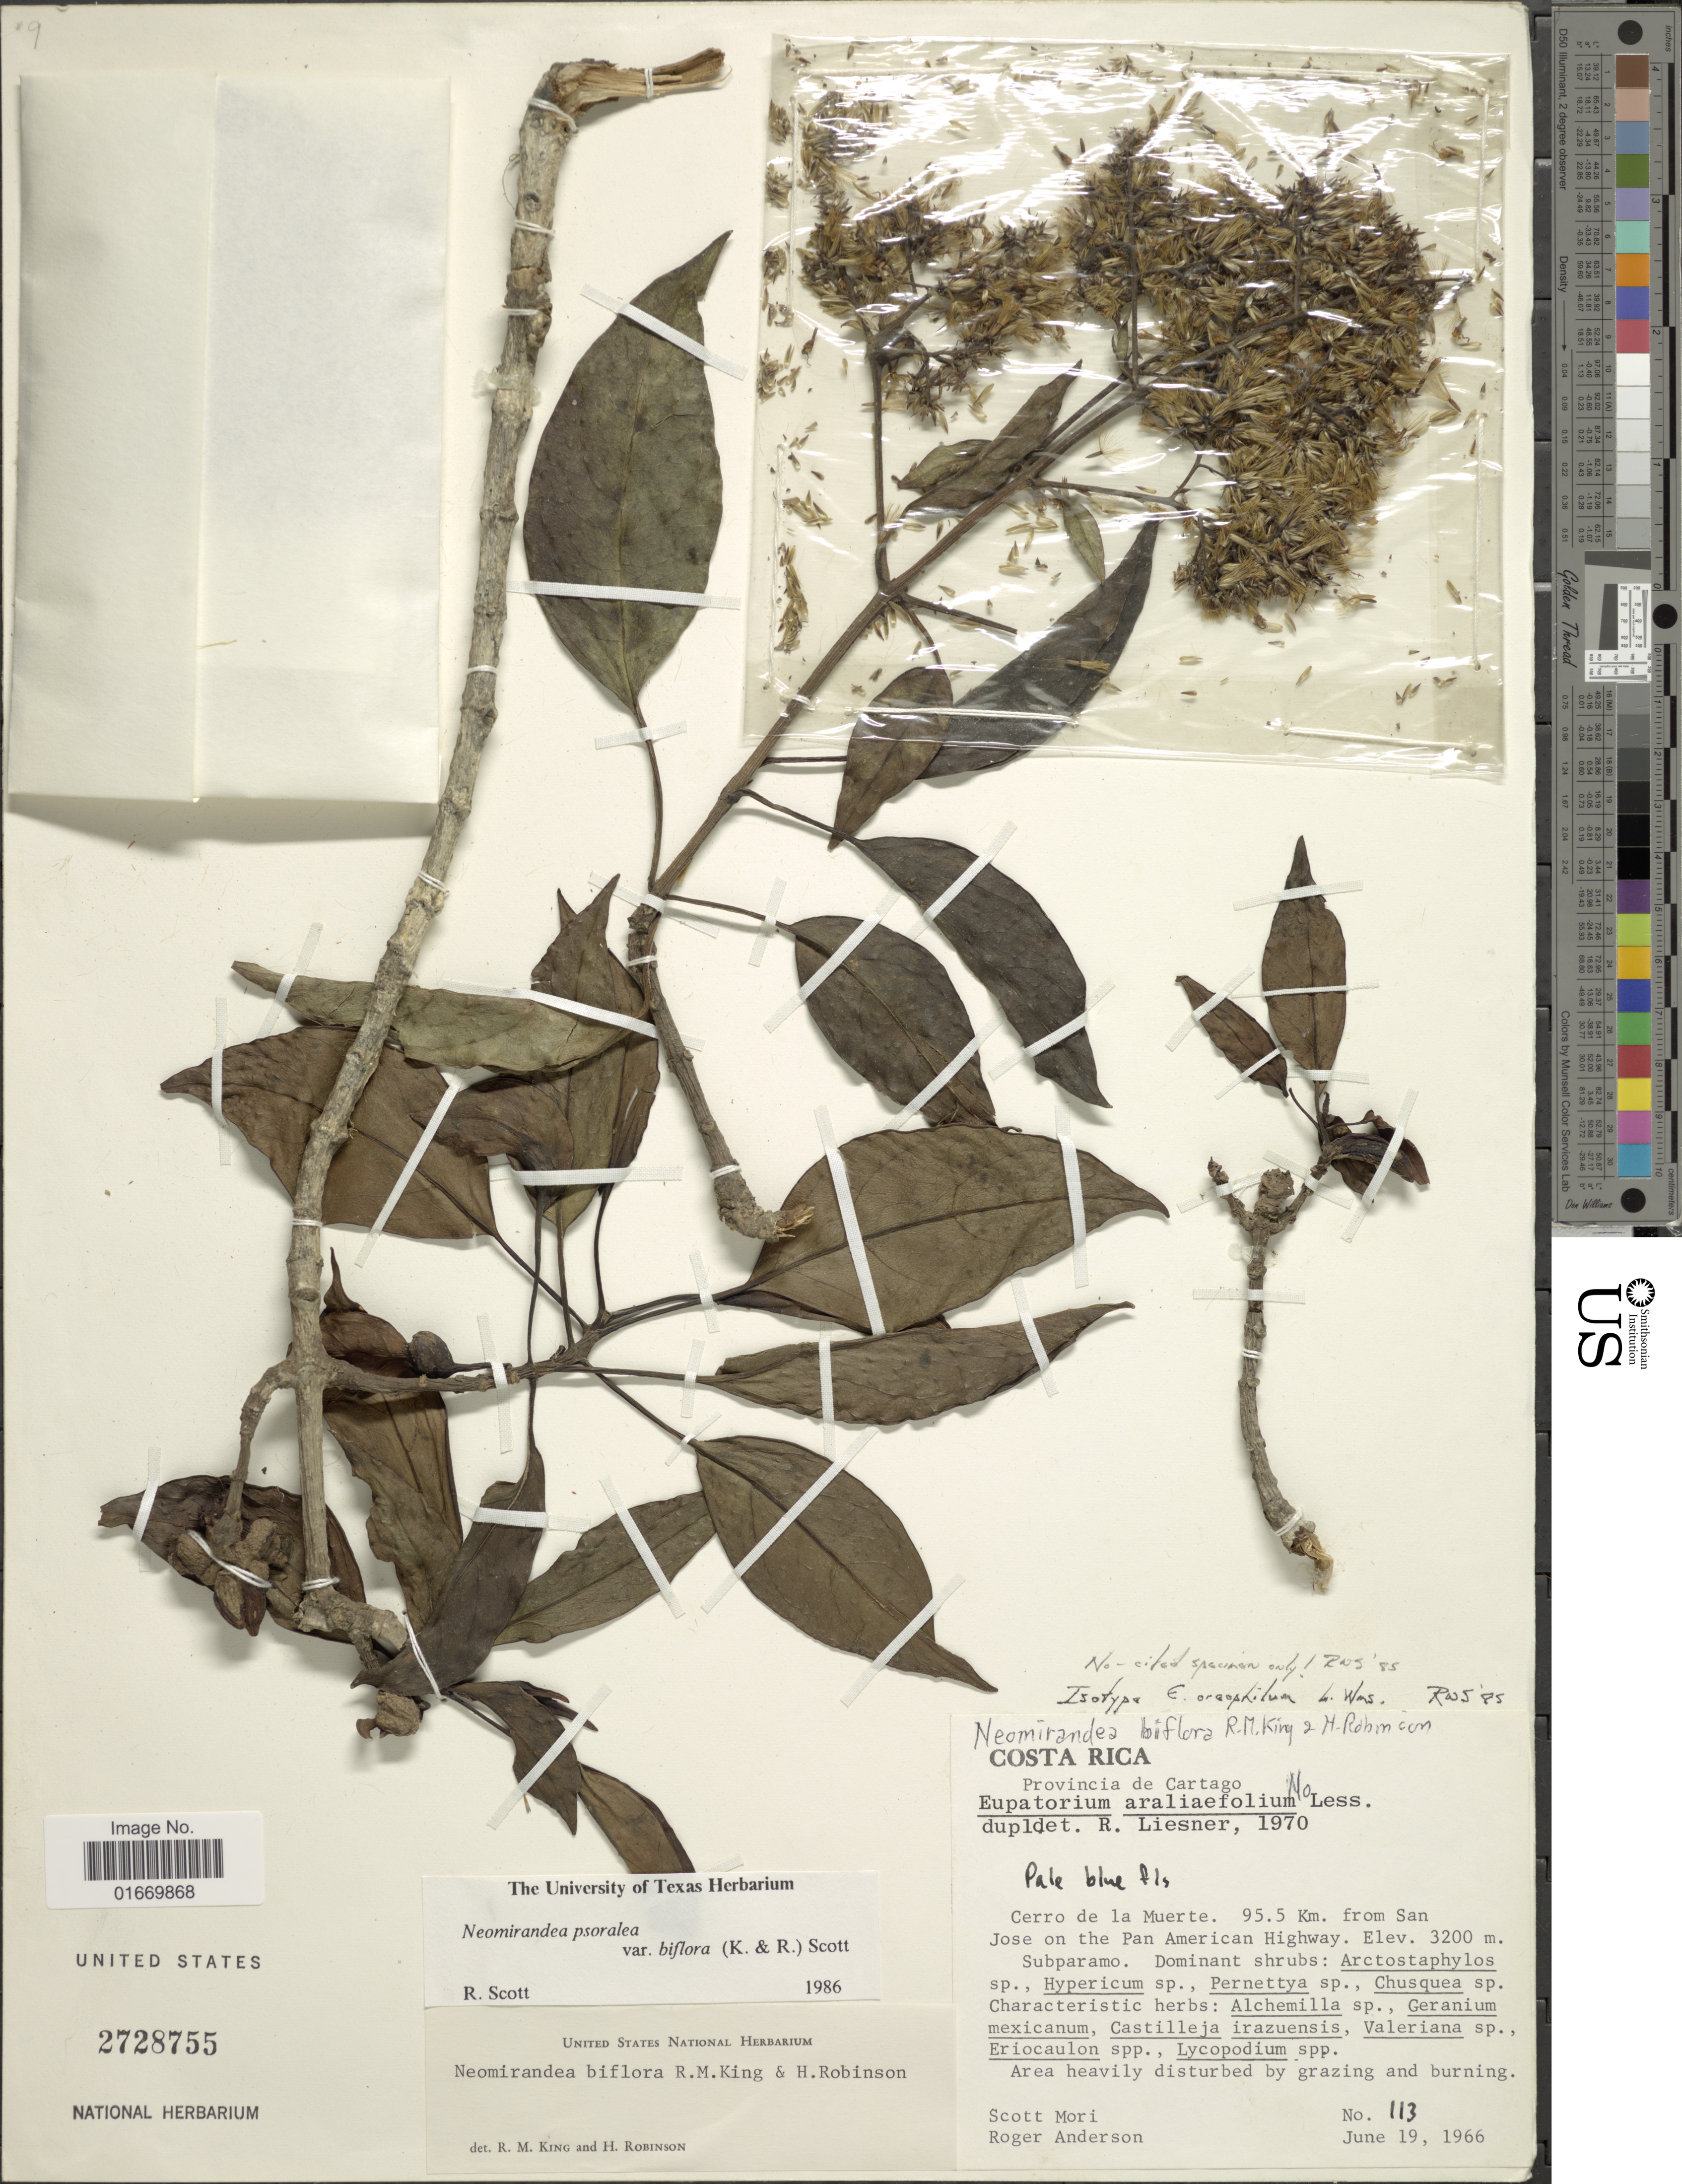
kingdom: Plantae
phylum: Tracheophyta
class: Magnoliopsida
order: Asterales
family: Asteraceae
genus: Neomirandea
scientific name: Neomirandea biflora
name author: R.M. King & H. Rob.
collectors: S. Mori & R. A. Anderson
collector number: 113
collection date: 1966-06-19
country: Costa Rica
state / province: Cartago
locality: Cerro de la Muerte, 95.5 km from San Jose on the Pan American Highway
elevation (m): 3200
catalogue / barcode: US 2728755